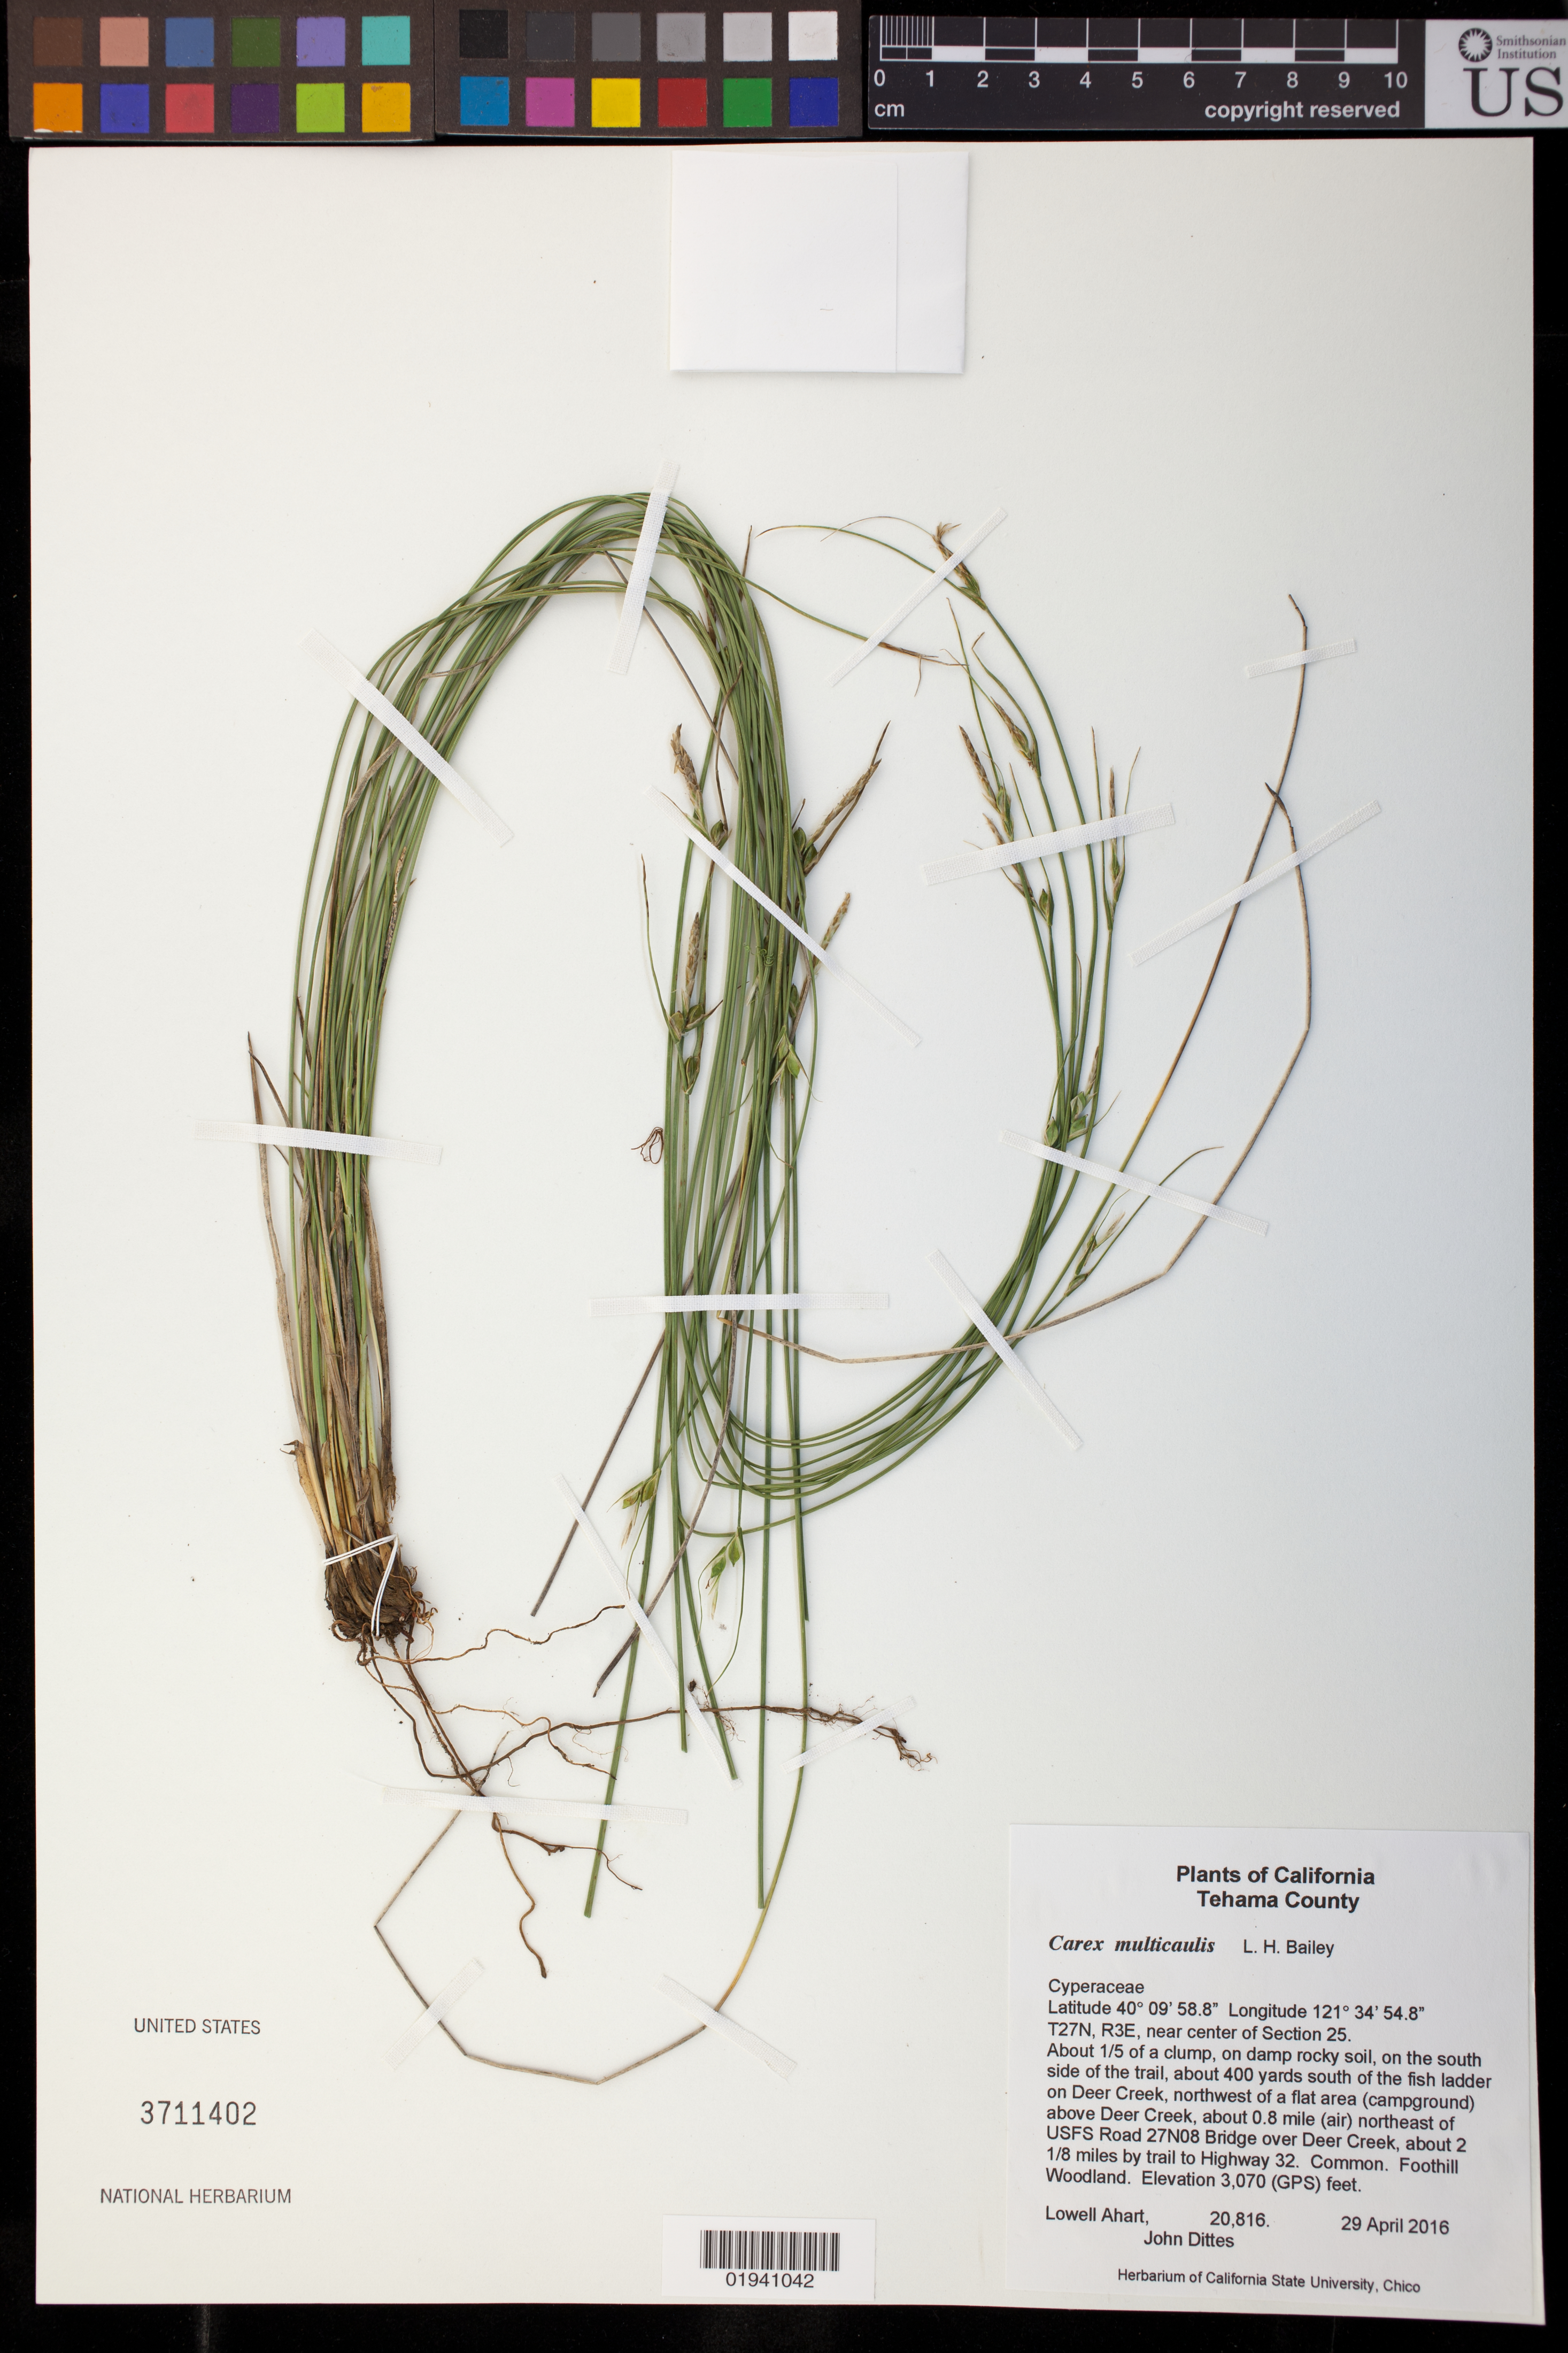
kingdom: Plantae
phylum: Tracheophyta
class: Liliopsida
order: Poales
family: Cyperaceae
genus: Carex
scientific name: Carex multicaulis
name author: L.H. Bailey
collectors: L. Ahart & J. Dittes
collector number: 20816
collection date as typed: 16 April 2016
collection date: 2016-04-16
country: United States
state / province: California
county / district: Tehama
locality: T27N R3E near center of Section 25, about 400 yards south of the fish ladder on Deer Creek, northwest of a flat area (campground) above Deer Creek, about .8 miles (air) northeast of USFS Road 27N08 Bridge over Deer Creek, about 2 1/8 miles by trail to Highway 32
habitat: on damp rocky soil, foothill woodland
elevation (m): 936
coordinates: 39 26 43.4, 121 24 15.0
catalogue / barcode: US 3711402